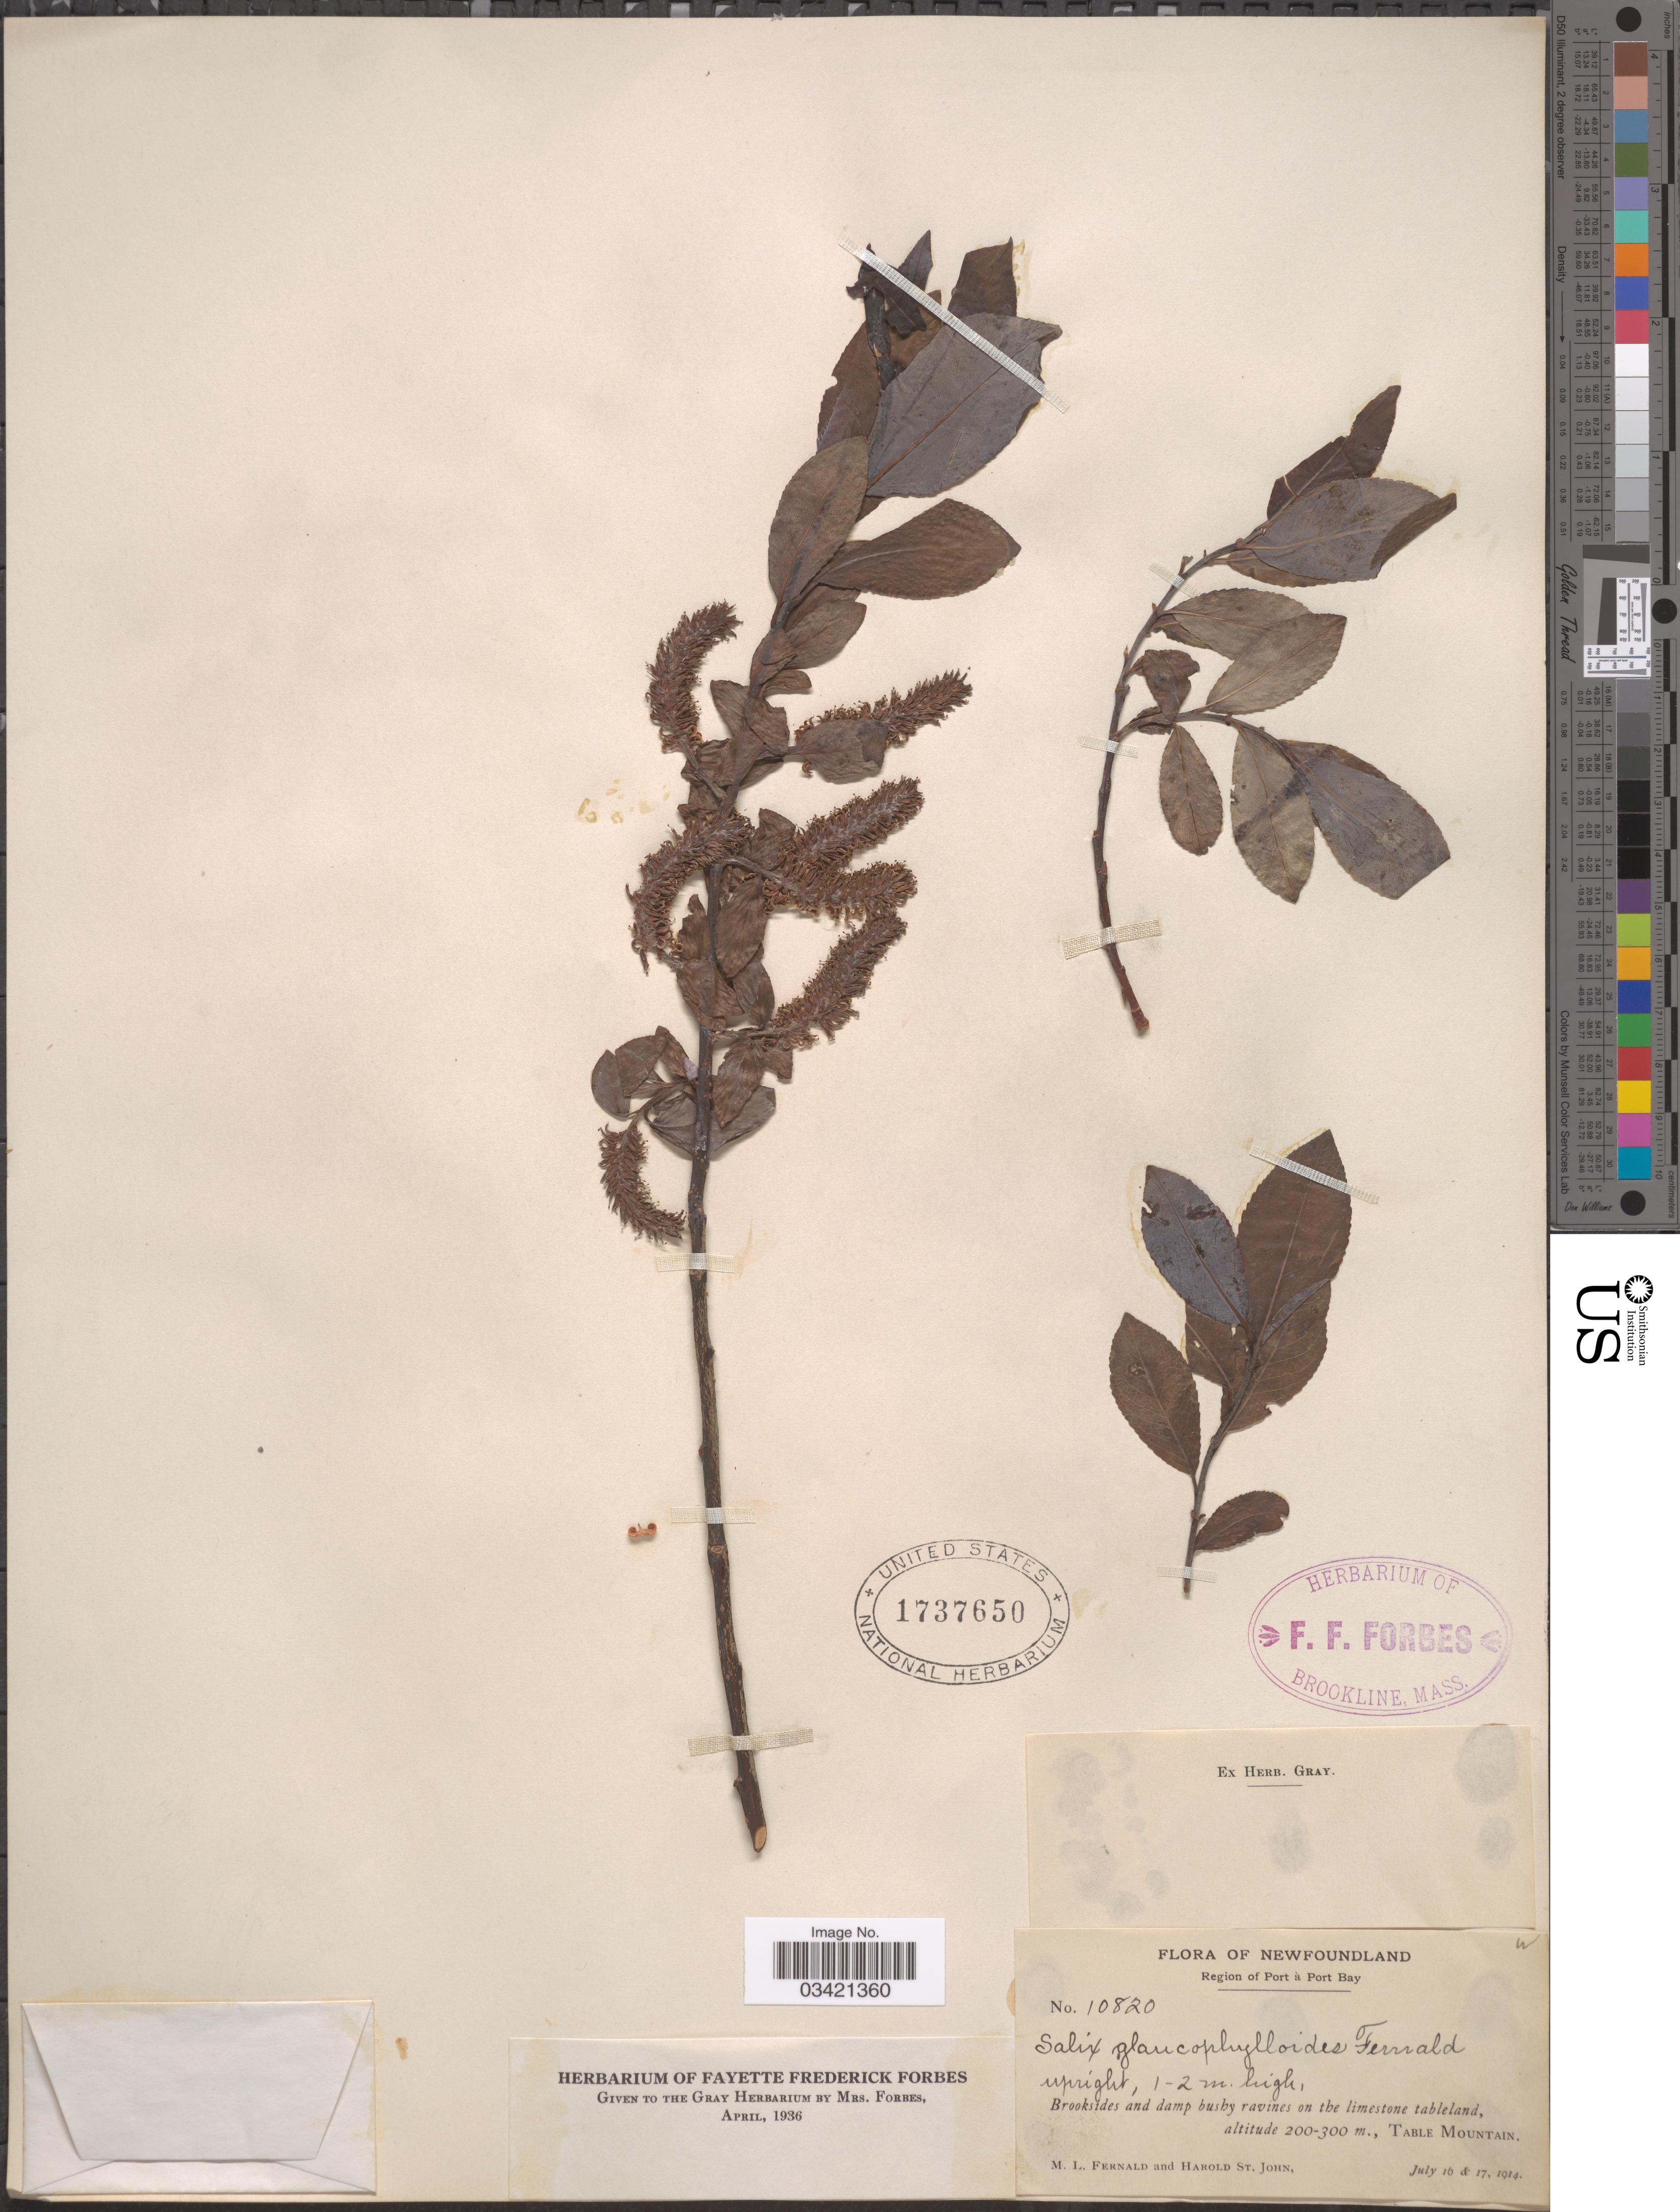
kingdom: Plantae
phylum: Tracheophyta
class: Magnoliopsida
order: Malpighiales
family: Salicaceae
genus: Salix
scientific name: Salix glaucophylla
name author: Andersson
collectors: M. L. Fernald & H. St. John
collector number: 10820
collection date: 1914-07-16/1914-07-17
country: Canada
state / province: Newfoundland and Labrador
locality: Region of Port à Port Bay. Table Mountain.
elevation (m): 200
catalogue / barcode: US 1737650